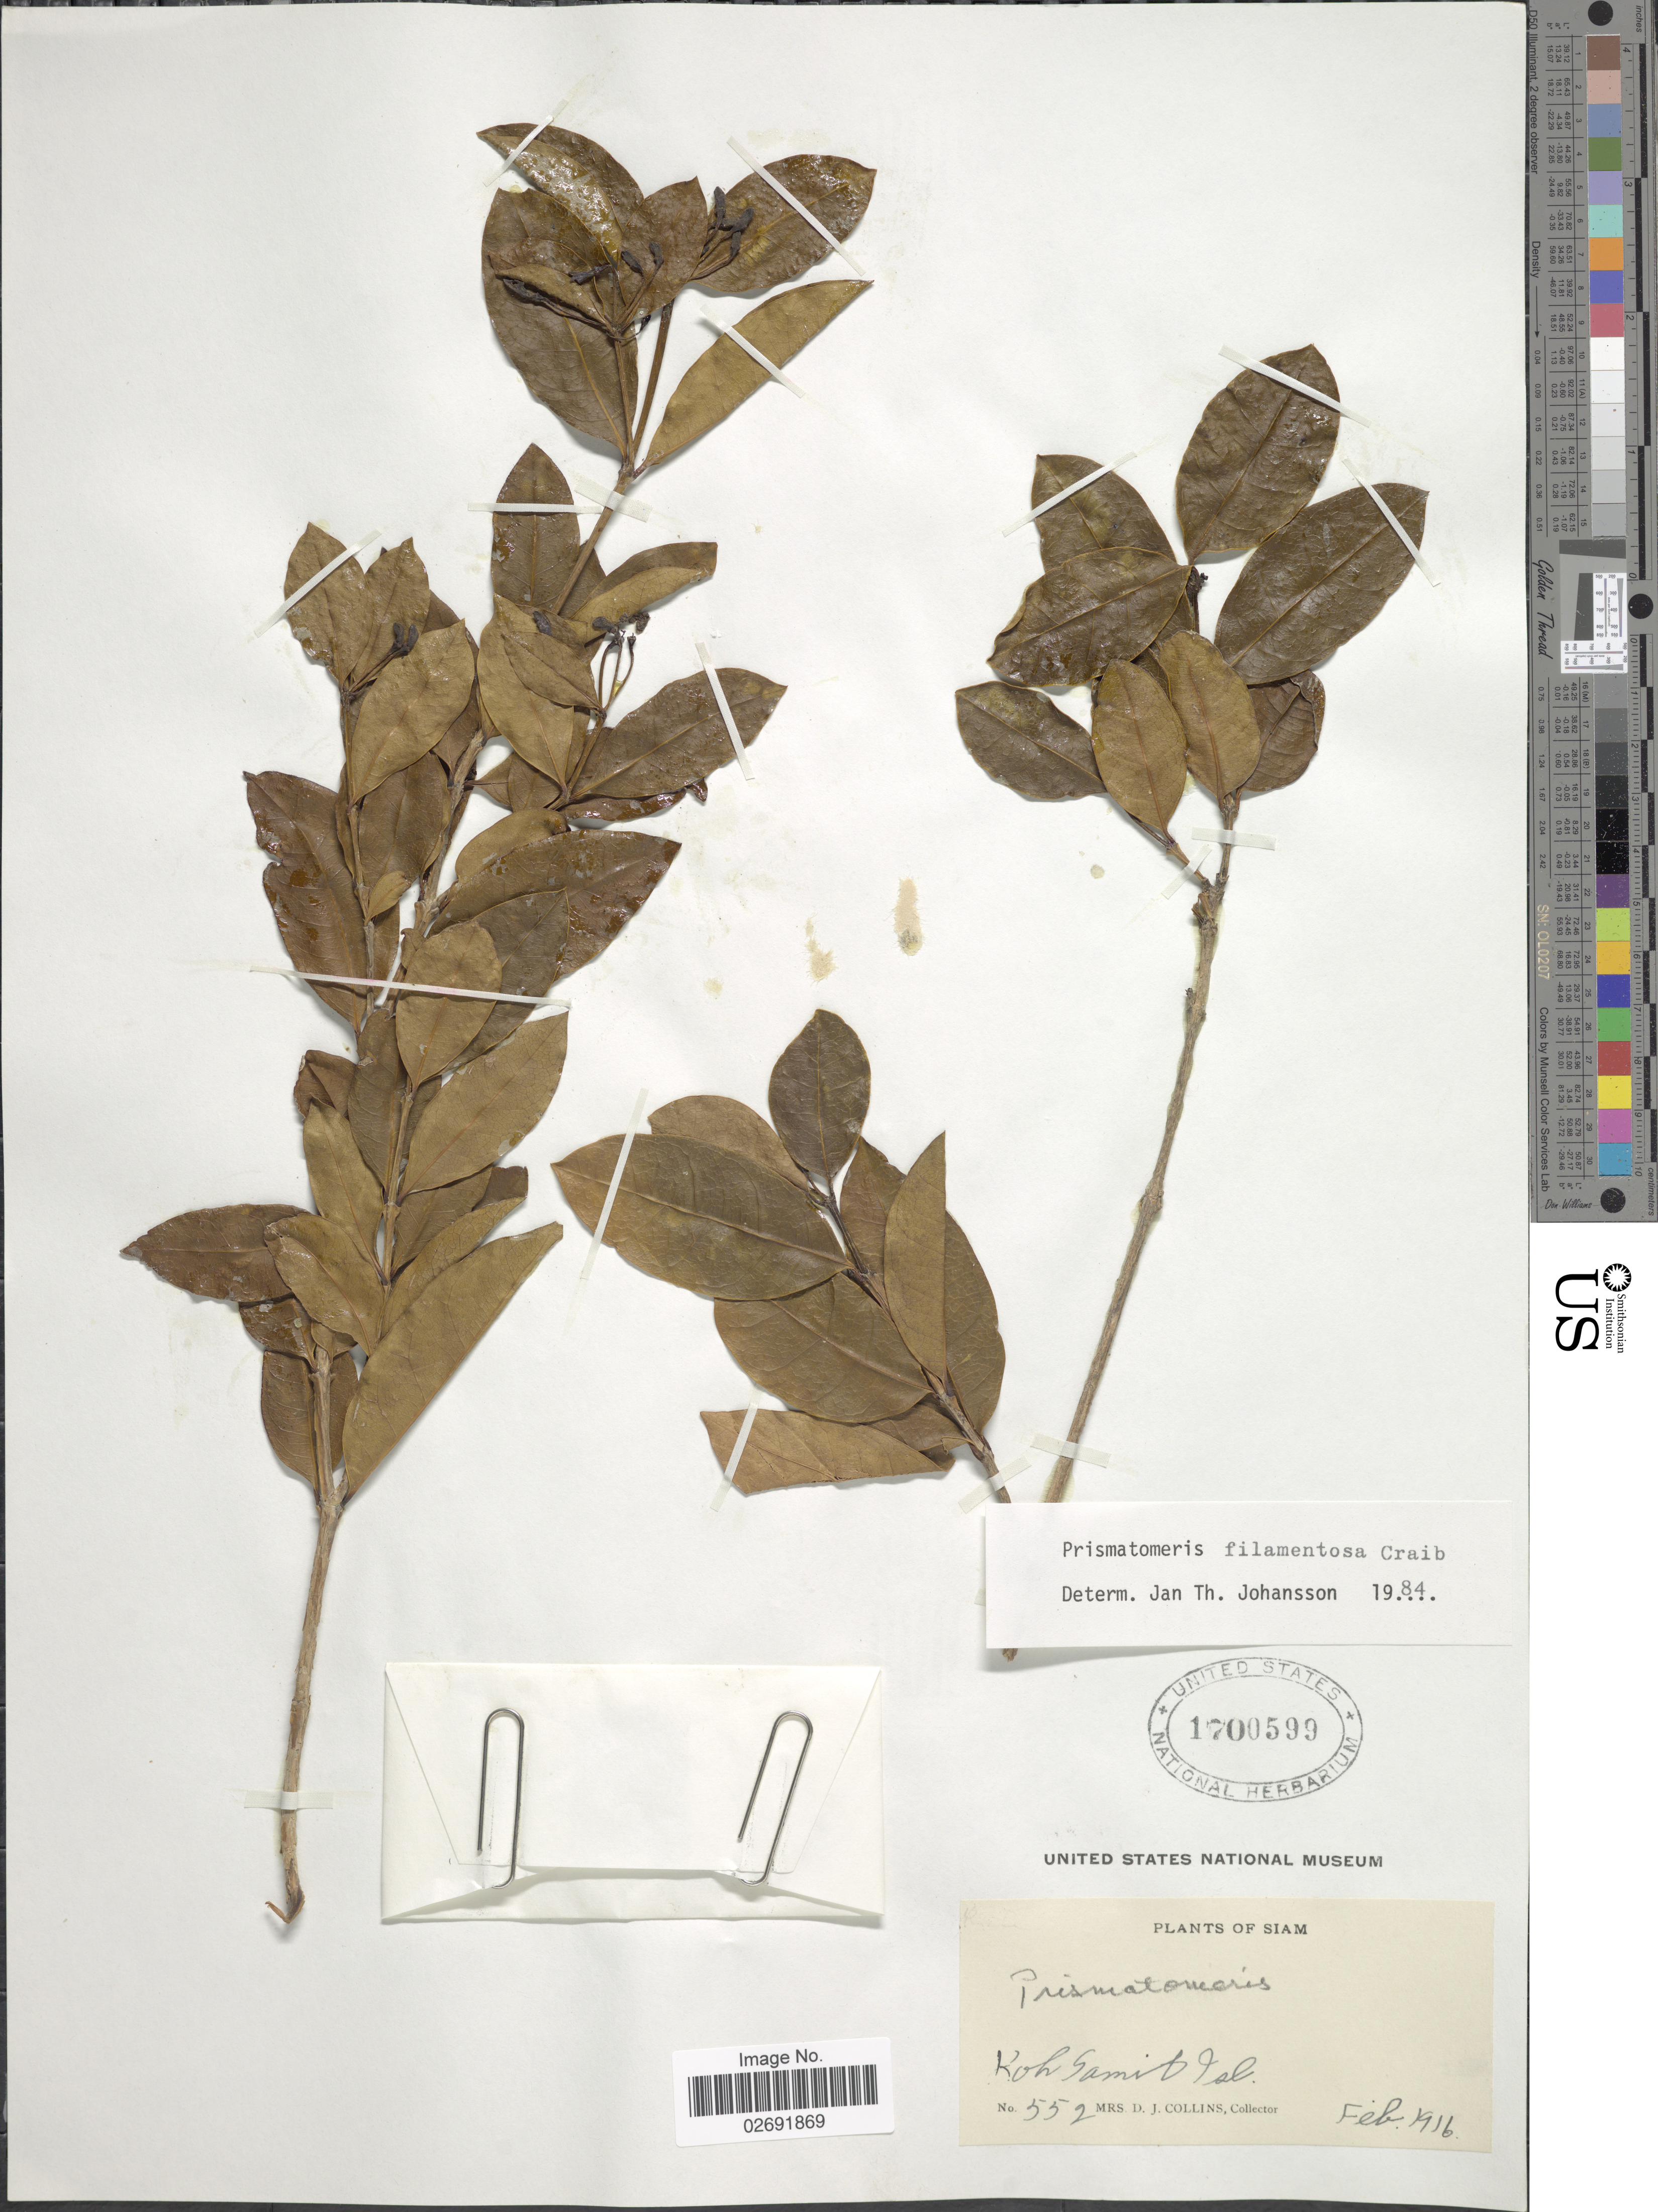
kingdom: Plantae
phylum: Tracheophyta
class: Magnoliopsida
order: Gentianales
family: Rubiaceae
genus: Prismatomeris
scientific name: Prismatomeris filamentosa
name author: Craib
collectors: Mrs. D. J. Collins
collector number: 552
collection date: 1916-02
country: Thailand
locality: Siam, Koh Gamit Isl [interpreted]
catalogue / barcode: US 1700599